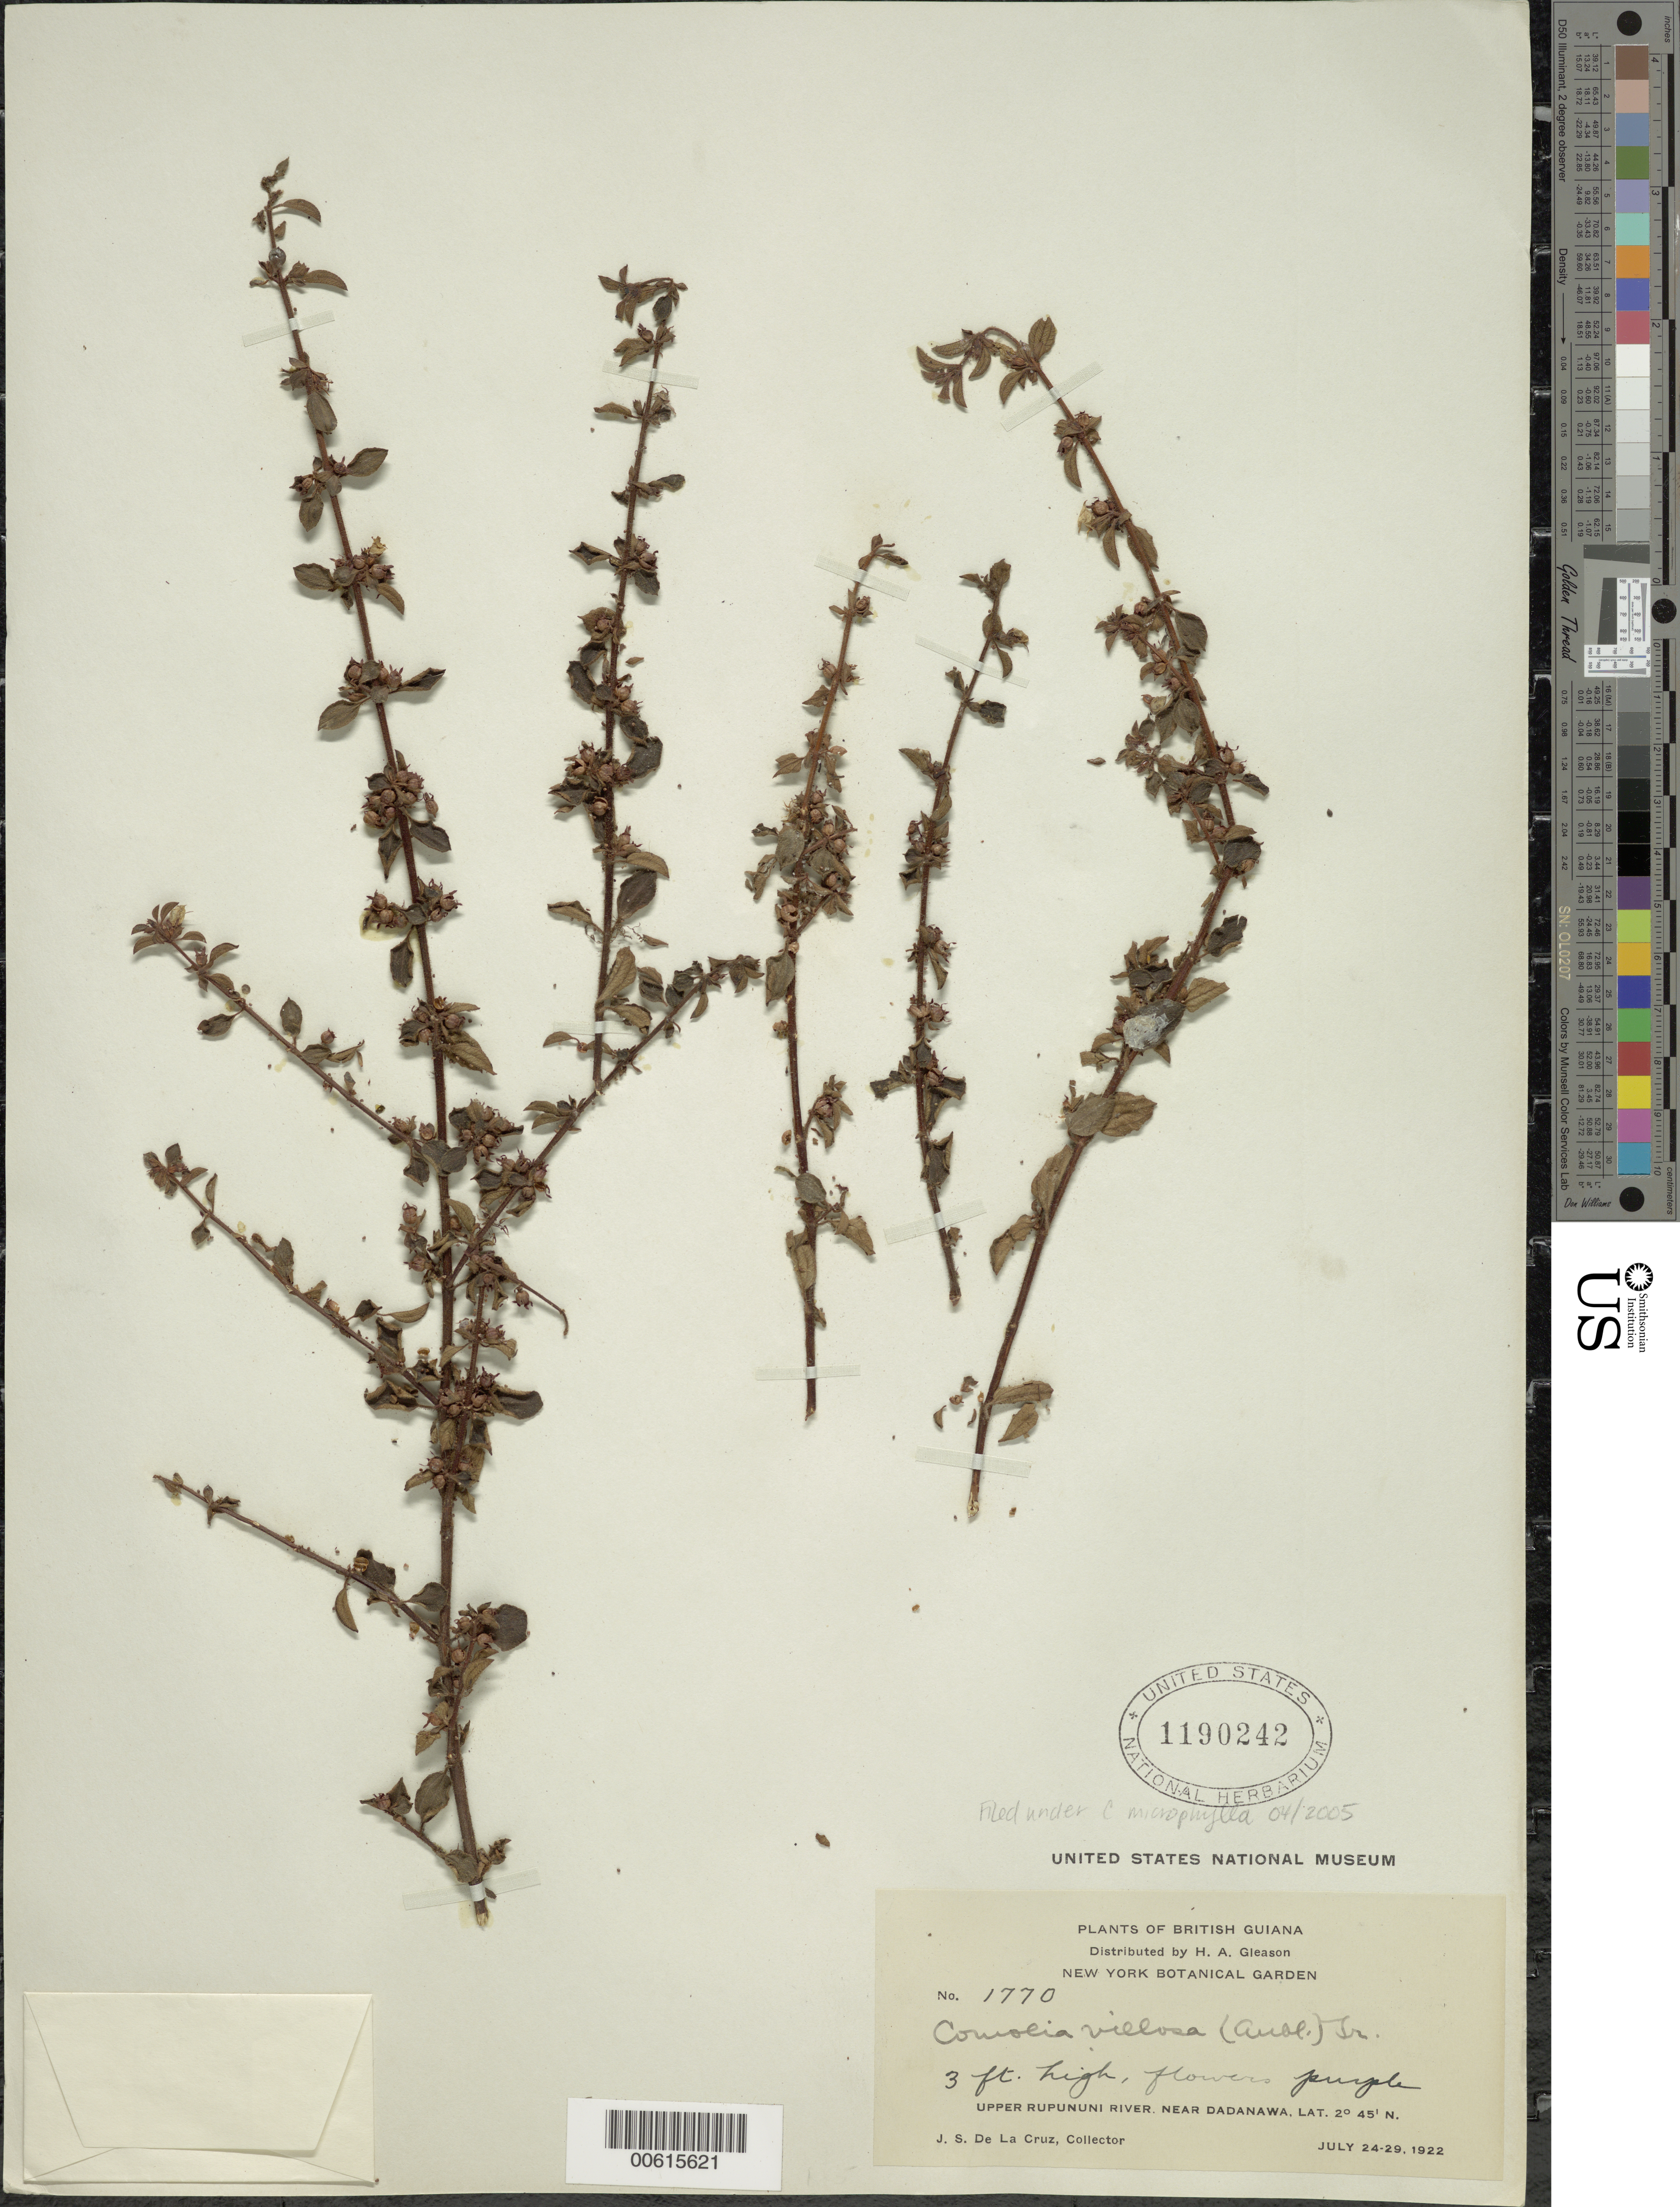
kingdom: Plantae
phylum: Tracheophyta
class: Magnoliopsida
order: Myrtales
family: Melastomataceae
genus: Comolia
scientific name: Comolia microphylla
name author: Benth.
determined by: Nunes da Silva, Diego, (RB), Jardim Botanico do Rio de Janeiro - Herbario (BRAZIL)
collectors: J. S. de la Cruz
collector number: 1770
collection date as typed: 24-Jul-22 to 29-Jul-22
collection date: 1922-07-24/1922-07-29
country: Guyana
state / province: U. Takutu-U. Essequibo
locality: Dadanawa, near, upper Rupununi R.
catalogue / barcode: US 1190242